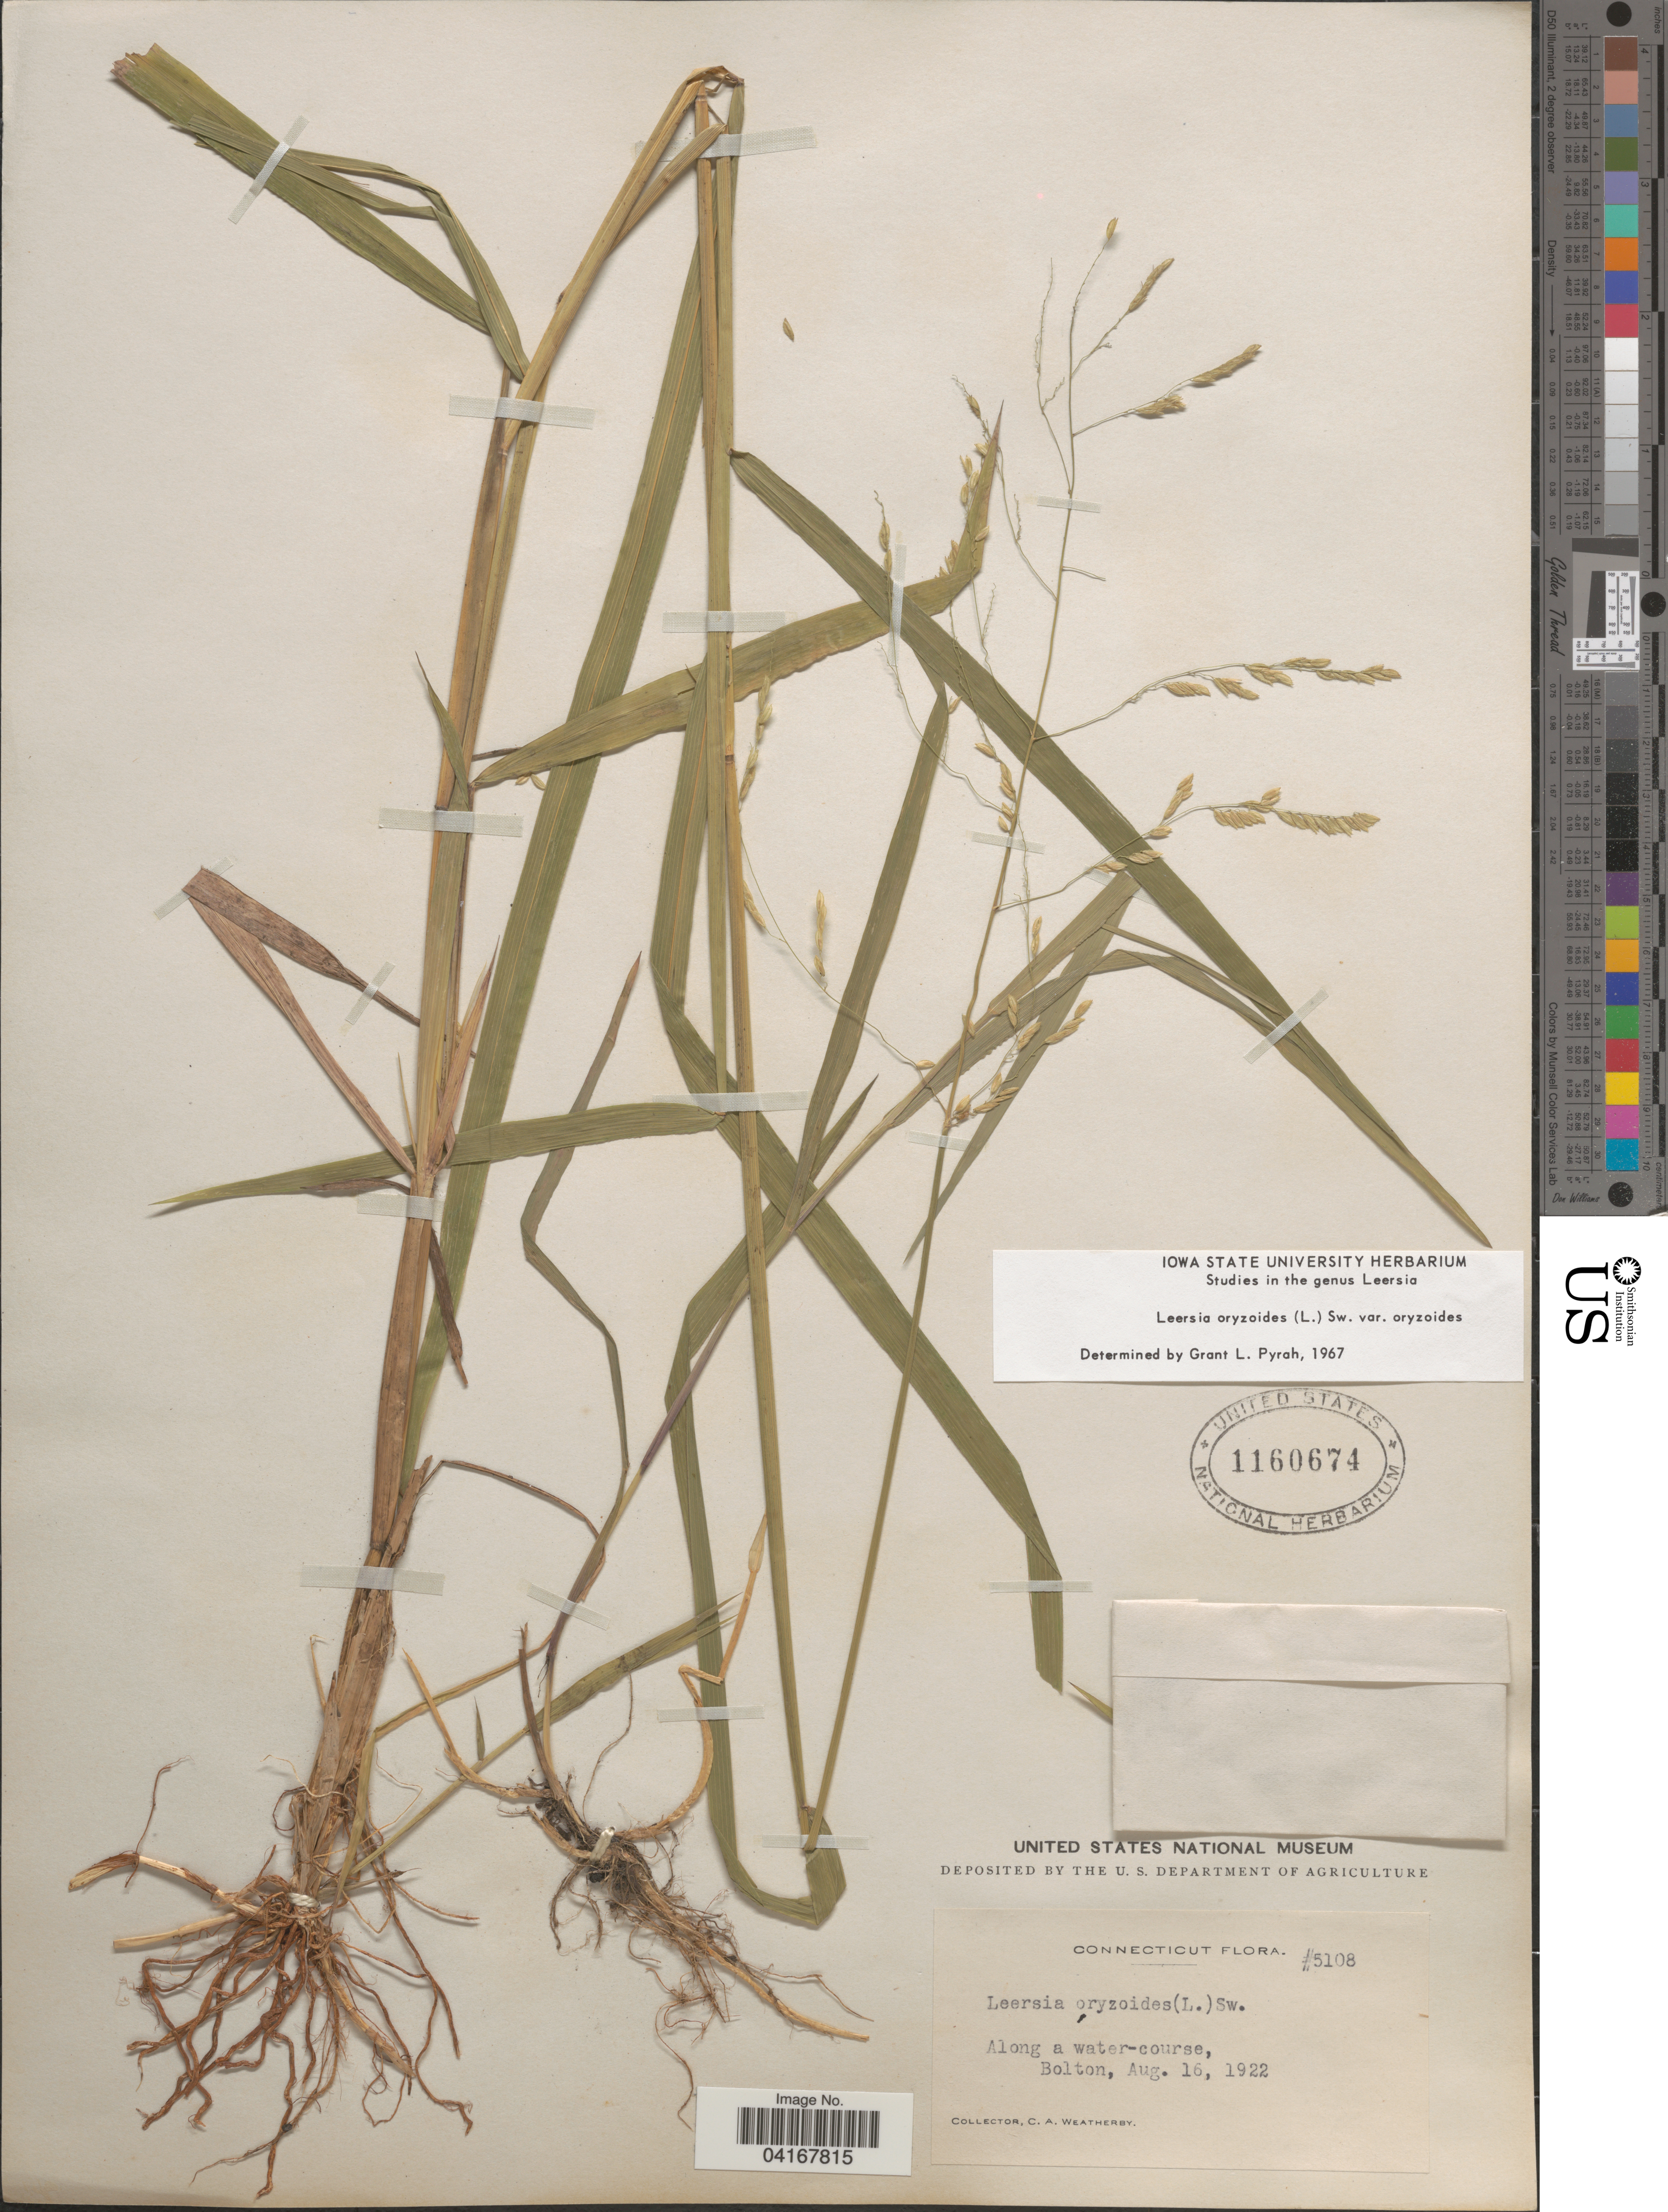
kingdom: Plantae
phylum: Tracheophyta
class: Liliopsida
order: Poales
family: Poaceae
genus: Leersia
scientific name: Leersia oryzoides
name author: (L.) Sw.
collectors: C. A. Weatherby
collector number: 5108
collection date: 1922-08-16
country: United States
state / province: Connecticut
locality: Along a water-course, Bolton.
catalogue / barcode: US 1160674